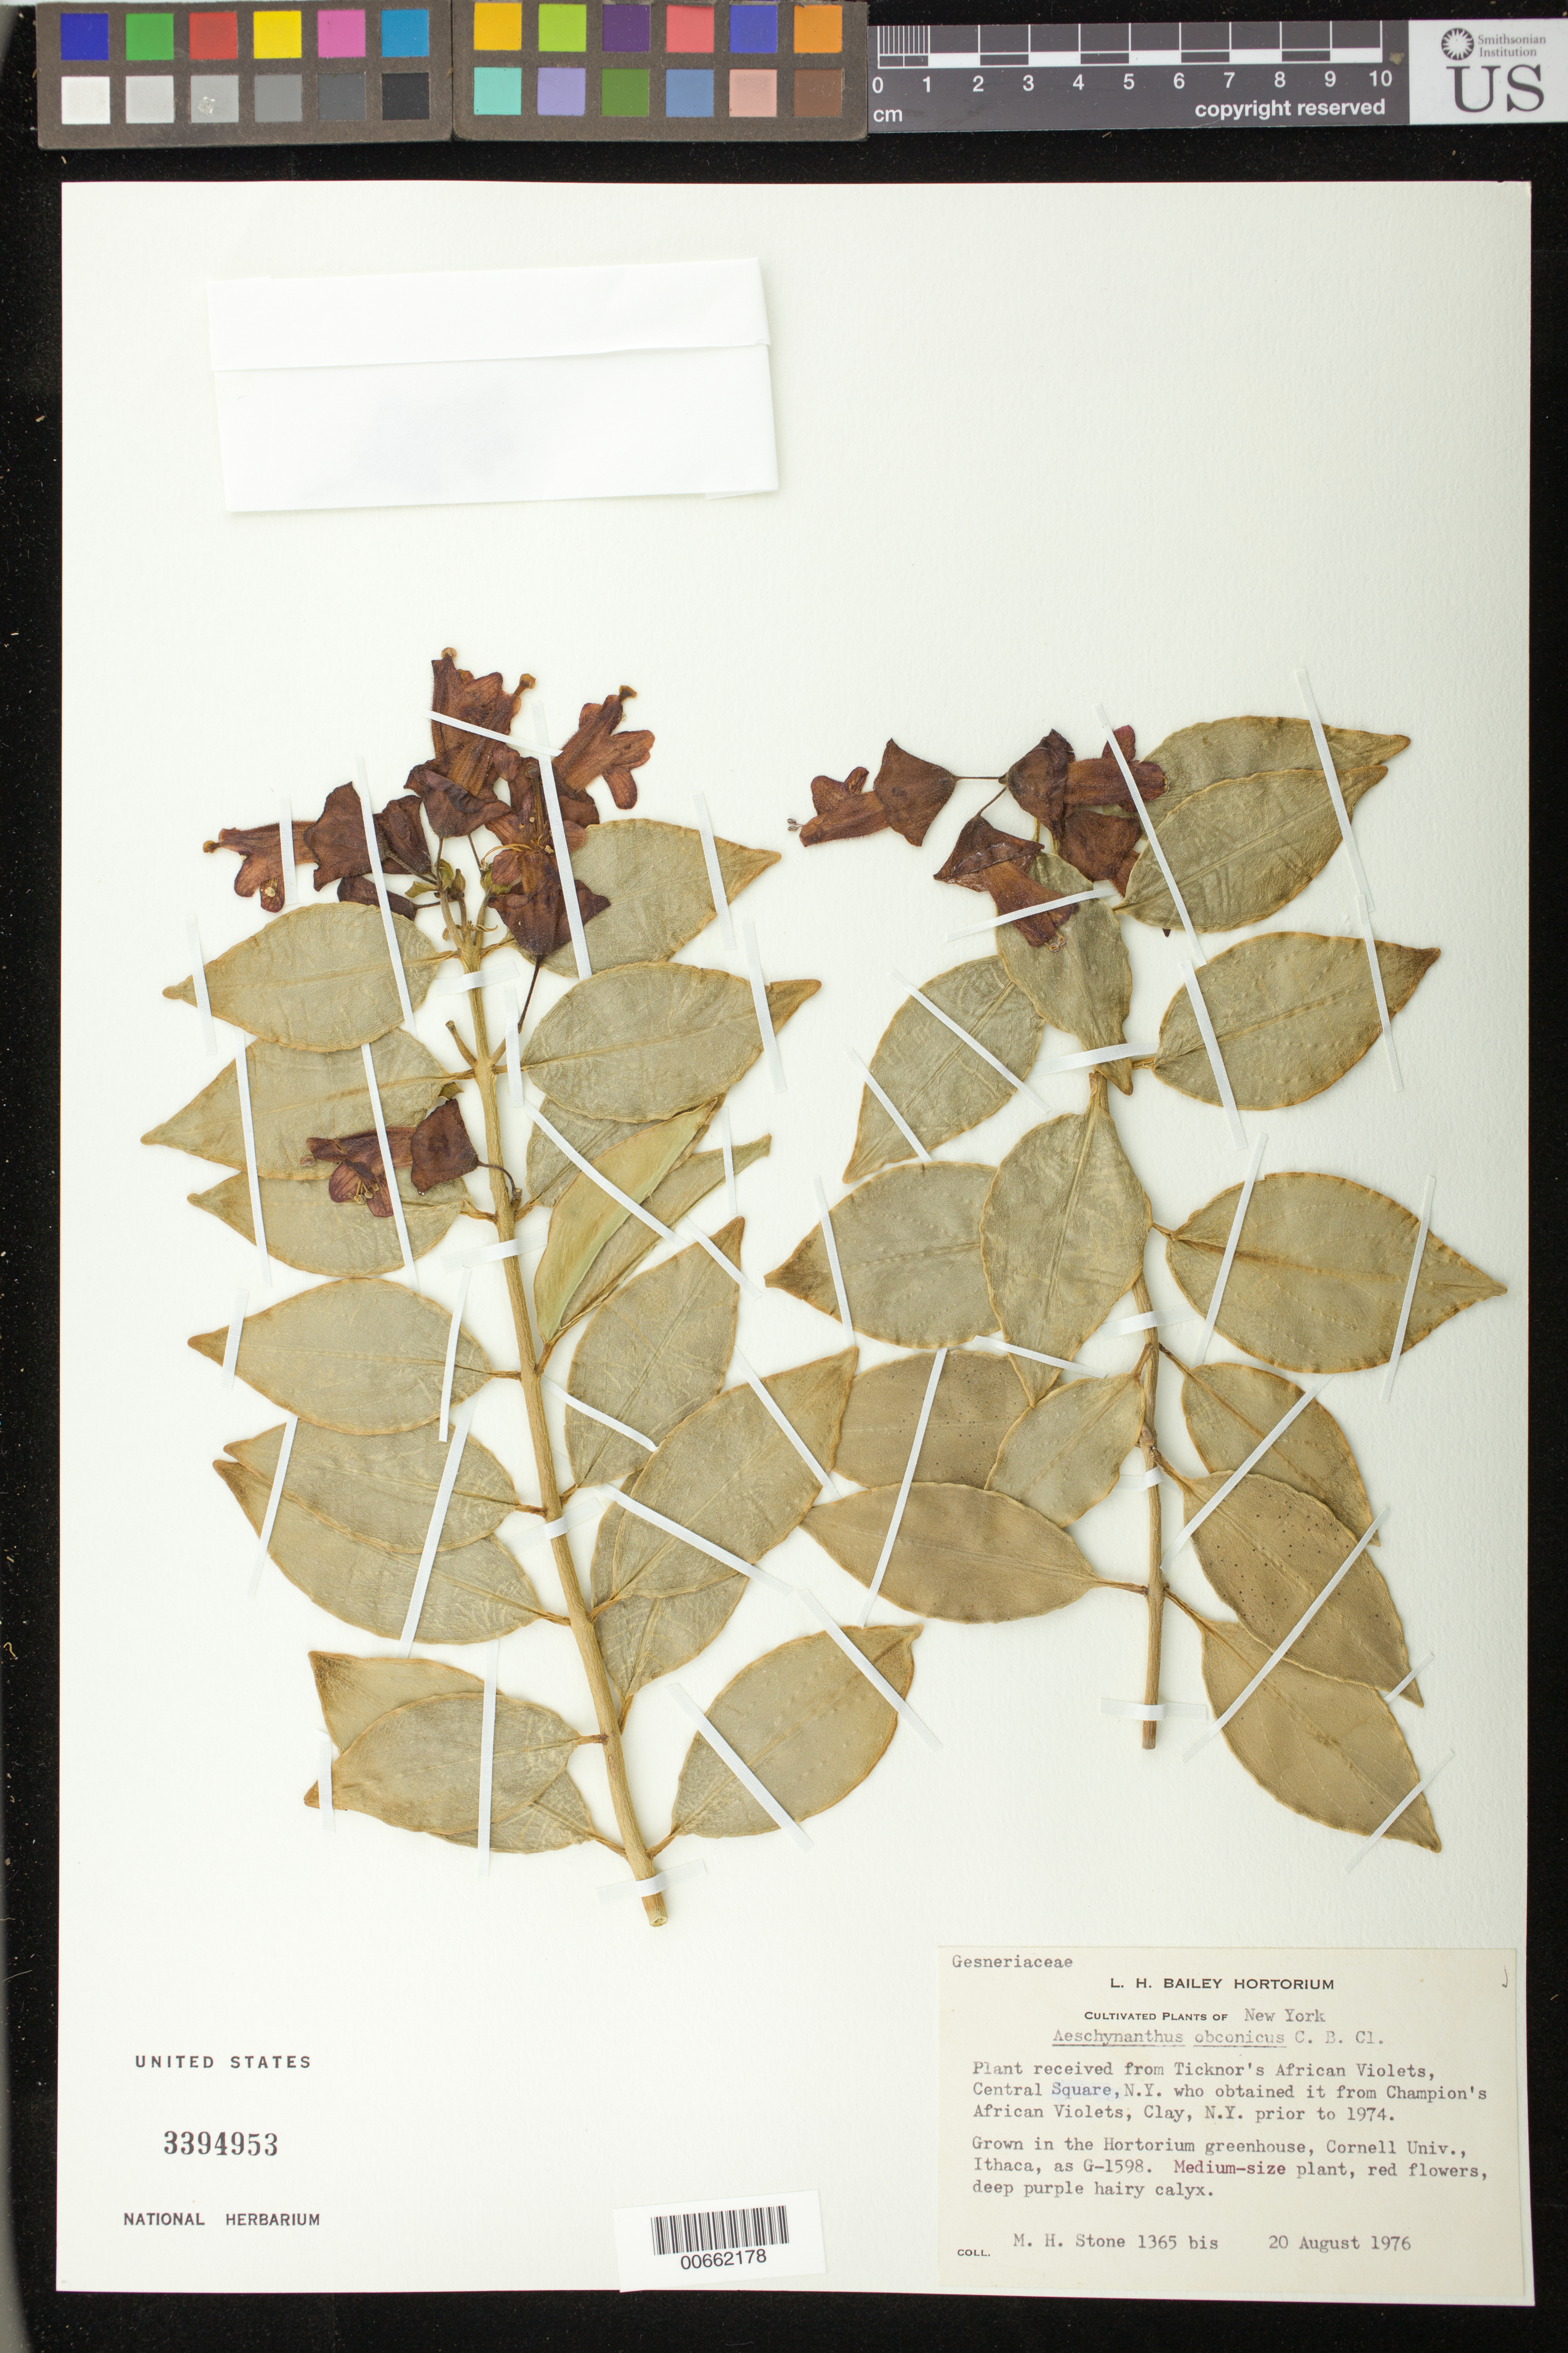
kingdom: Plantae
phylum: Tracheophyta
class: Magnoliopsida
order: Lamiales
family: Gesneriaceae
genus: Aeschynanthus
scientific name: Aeschynanthus obconicus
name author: C.B. Clarke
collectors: M. Stone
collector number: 1365 bis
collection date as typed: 20 Aug 1976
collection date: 1976-08-20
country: United States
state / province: New York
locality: Grown in the Hortorium Greenhouse, Cornell University, Ithaca [New York]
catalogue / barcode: US 3394953